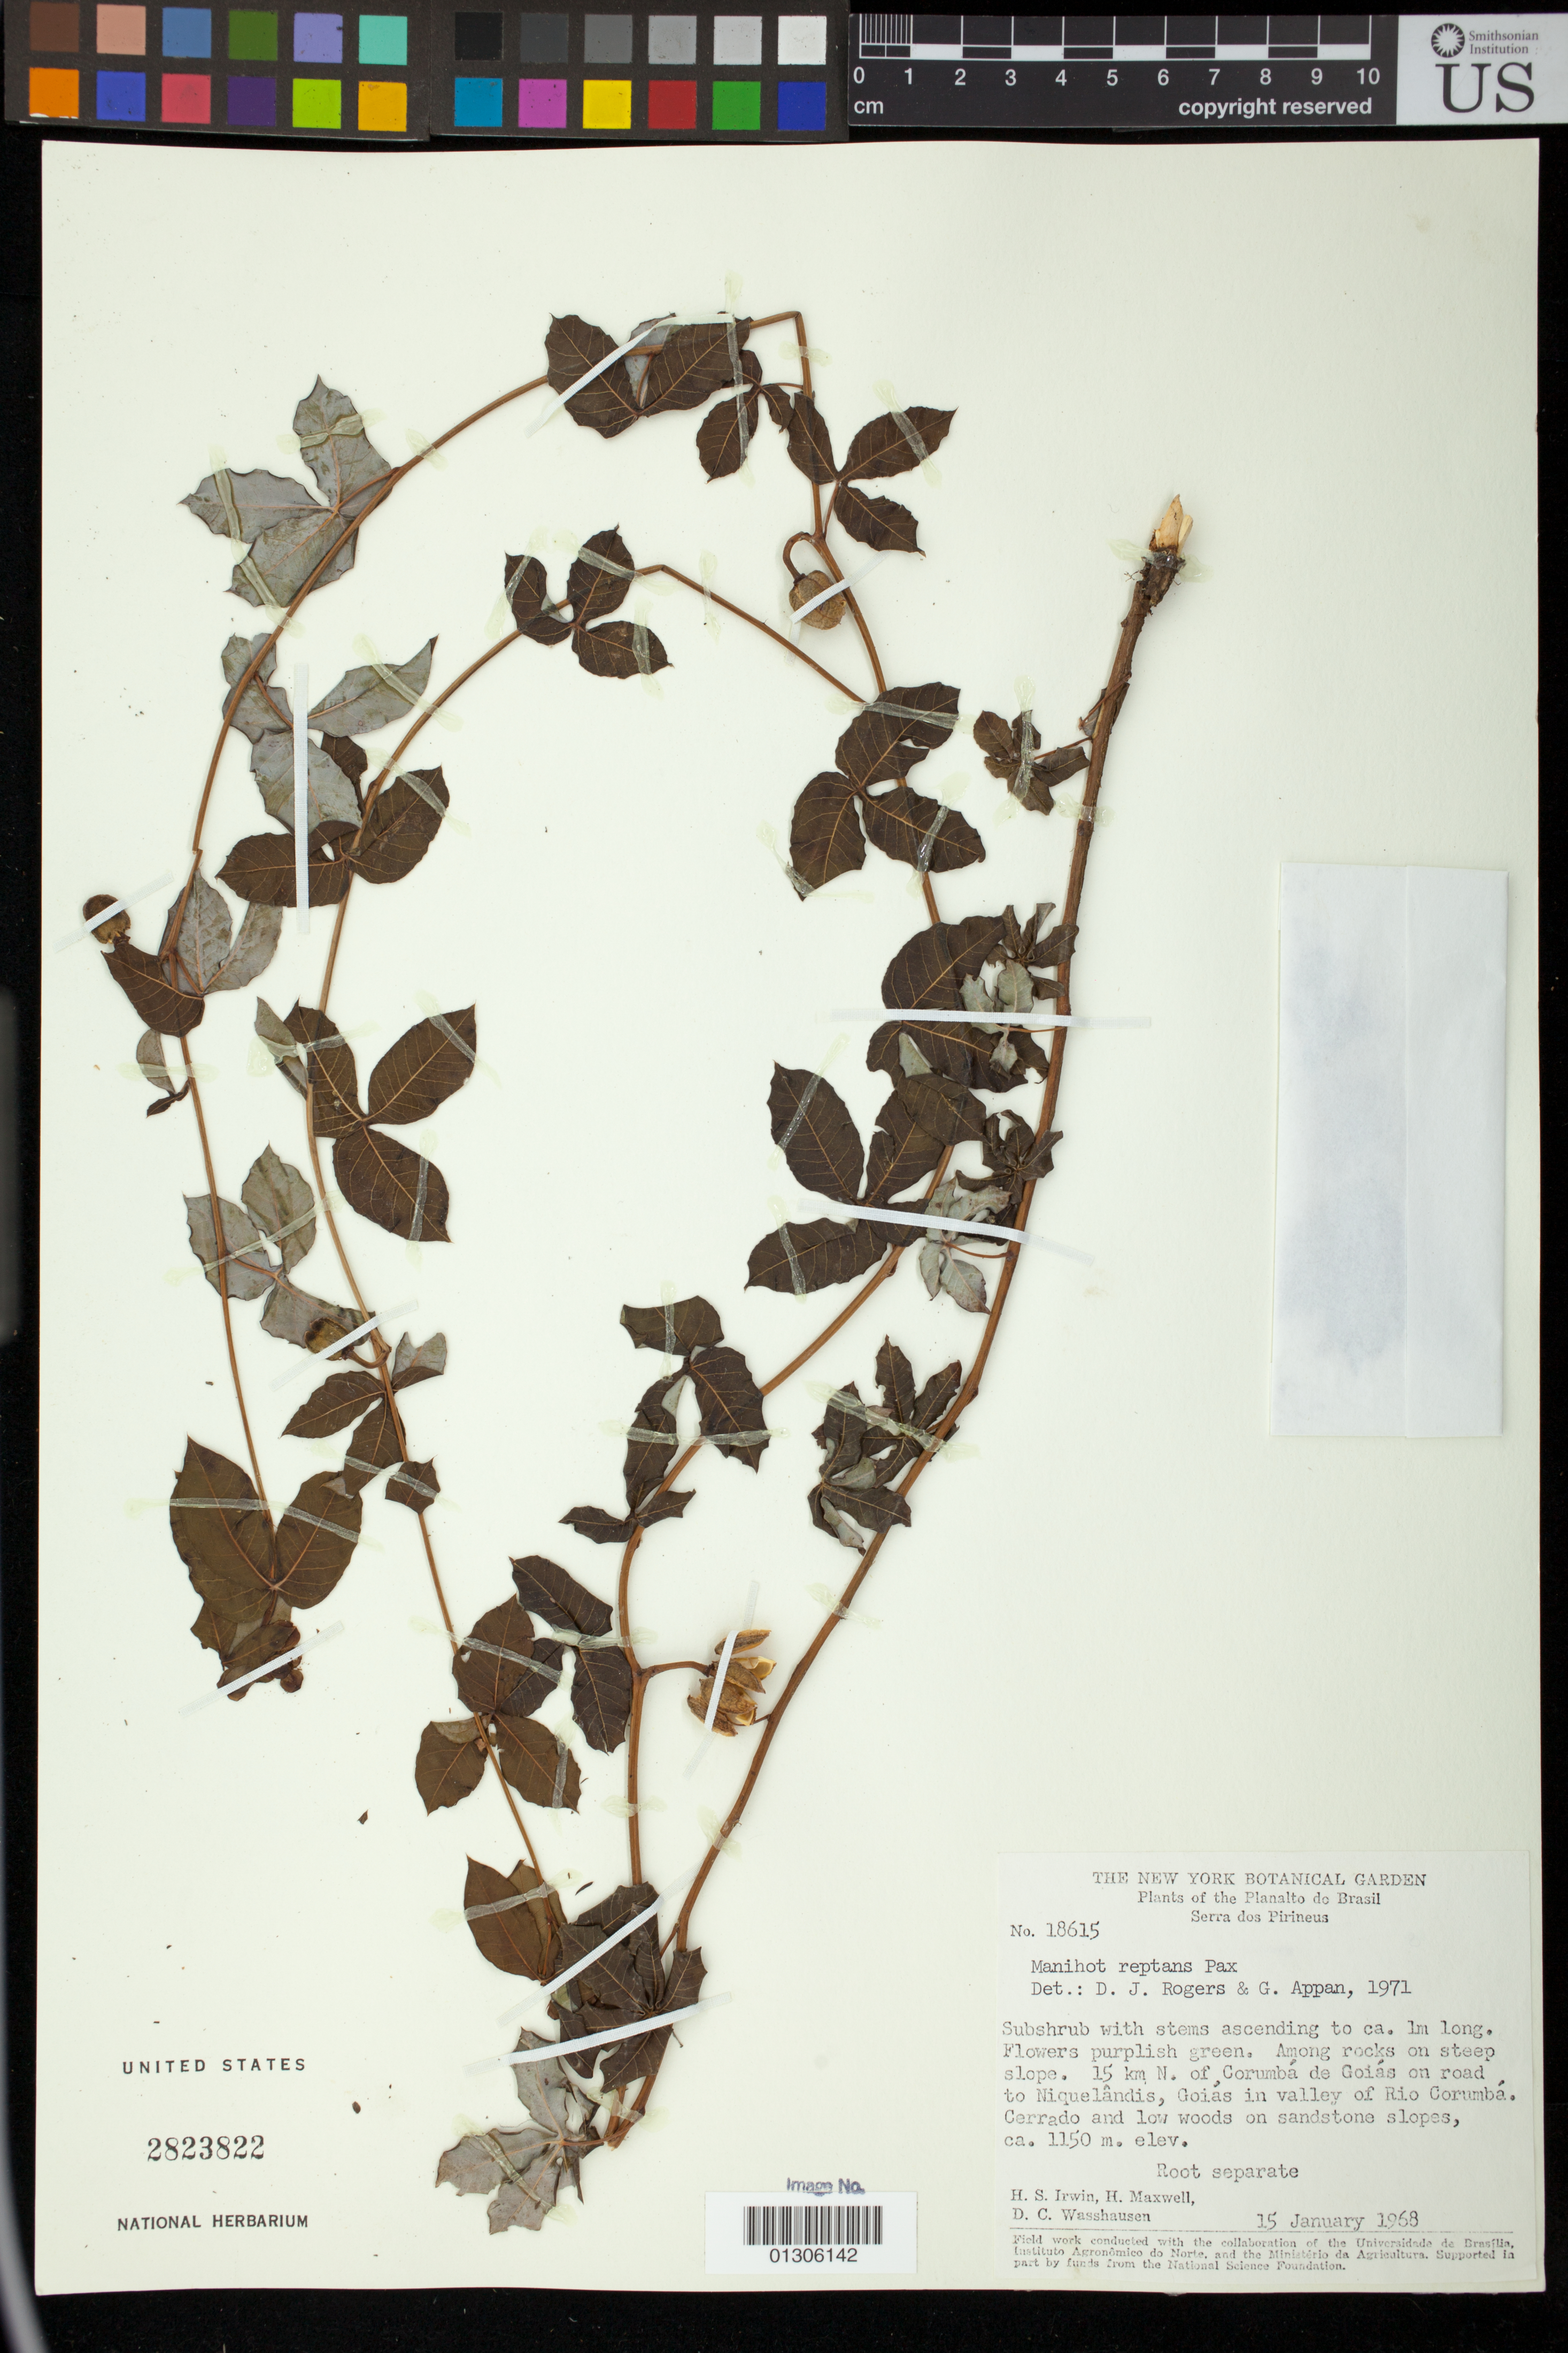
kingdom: Plantae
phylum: Tracheophyta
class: Magnoliopsida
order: Malpighiales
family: Euphorbiaceae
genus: Manihot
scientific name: Manihot reptans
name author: Pax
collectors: H. Irwin, R. H. Maxwell & D. C. Wasshausen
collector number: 18615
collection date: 1968-01-15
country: Brazil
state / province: Goias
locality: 15km N. of Corumbá de Goiás on road to Niquelândis, Goiás in valley of Rio Corumbá.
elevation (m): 1150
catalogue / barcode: US 2823822